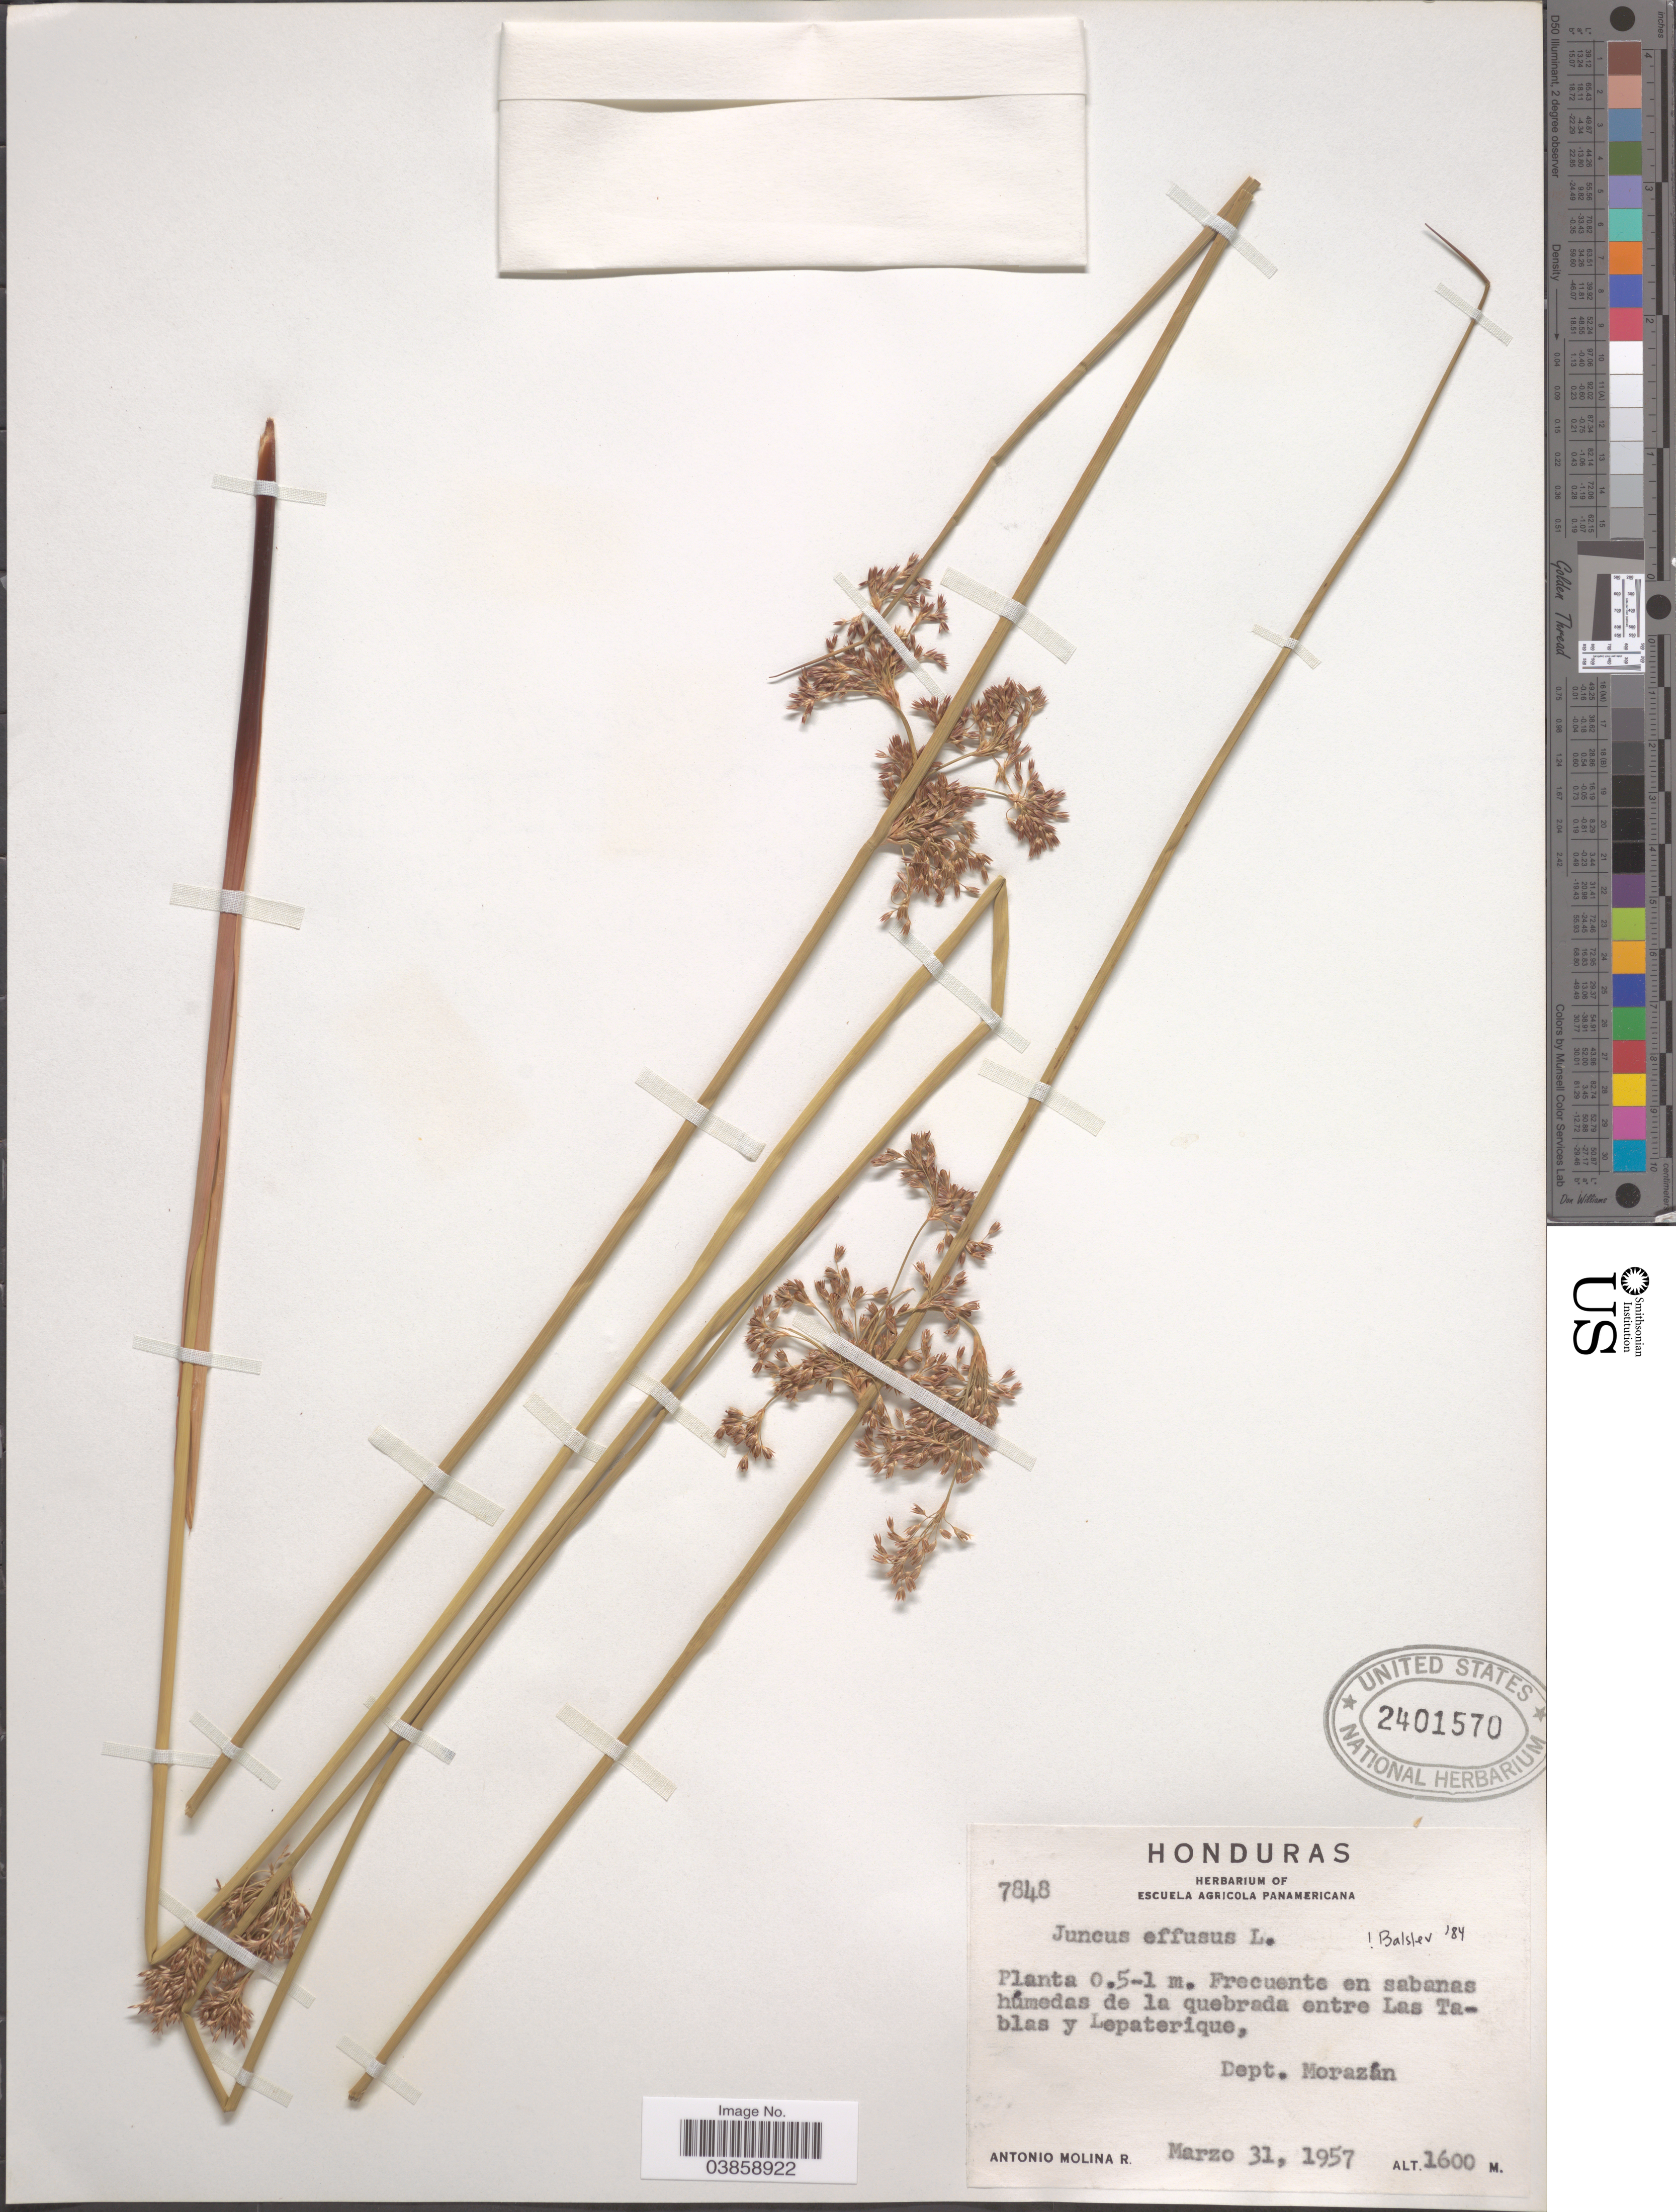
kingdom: Plantae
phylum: Tracheophyta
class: Liliopsida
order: Poales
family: Juncaceae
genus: Juncus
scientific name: Juncus effusus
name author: L.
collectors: A. Molina R.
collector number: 7848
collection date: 1957-03-31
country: Honduras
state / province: Fco. Morazán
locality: La quebrada entre Las Tablas y Lepaterique, Dept. Morazán.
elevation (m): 1600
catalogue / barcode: US 2401570